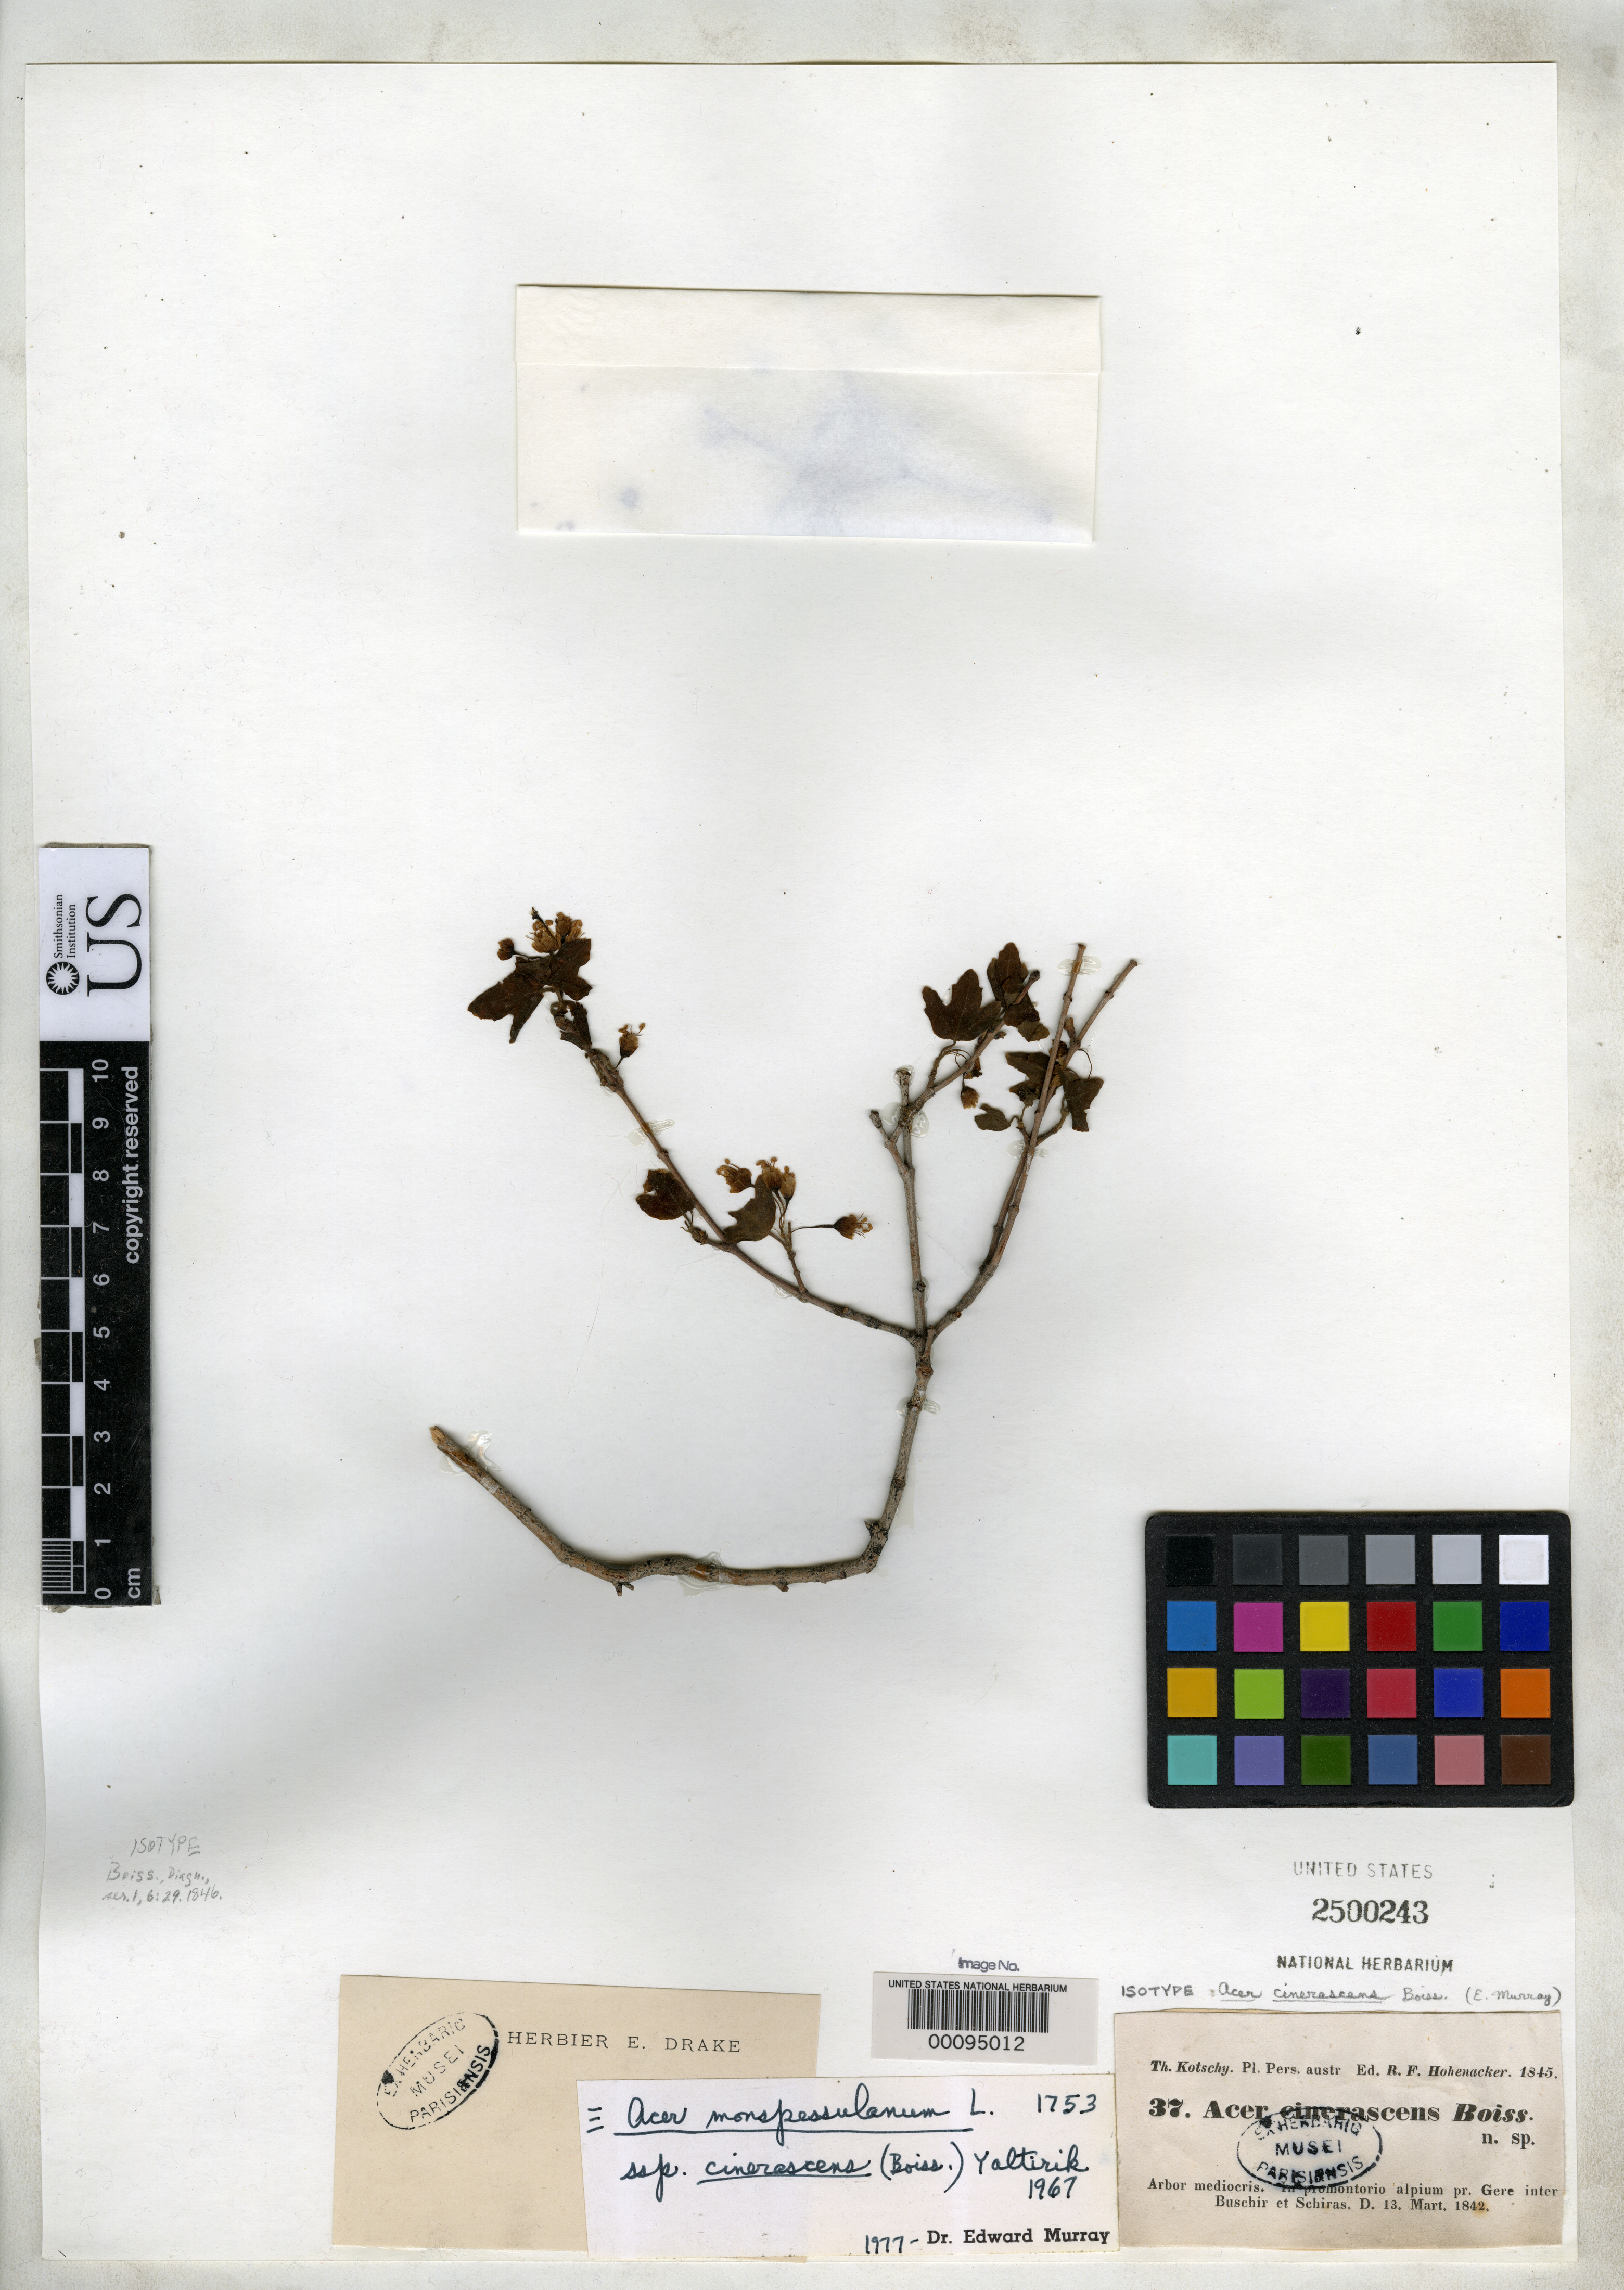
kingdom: Plantae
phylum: Tracheophyta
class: Magnoliopsida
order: Sapindales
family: Sapindaceae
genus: Acer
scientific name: Acer cinerascens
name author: Boiss.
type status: Isotype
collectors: K. G. Kotschy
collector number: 37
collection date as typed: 13 Mar 1842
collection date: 1842-03-13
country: Iran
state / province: Fars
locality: Between Bushire and Shiraz.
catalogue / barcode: US 2500243